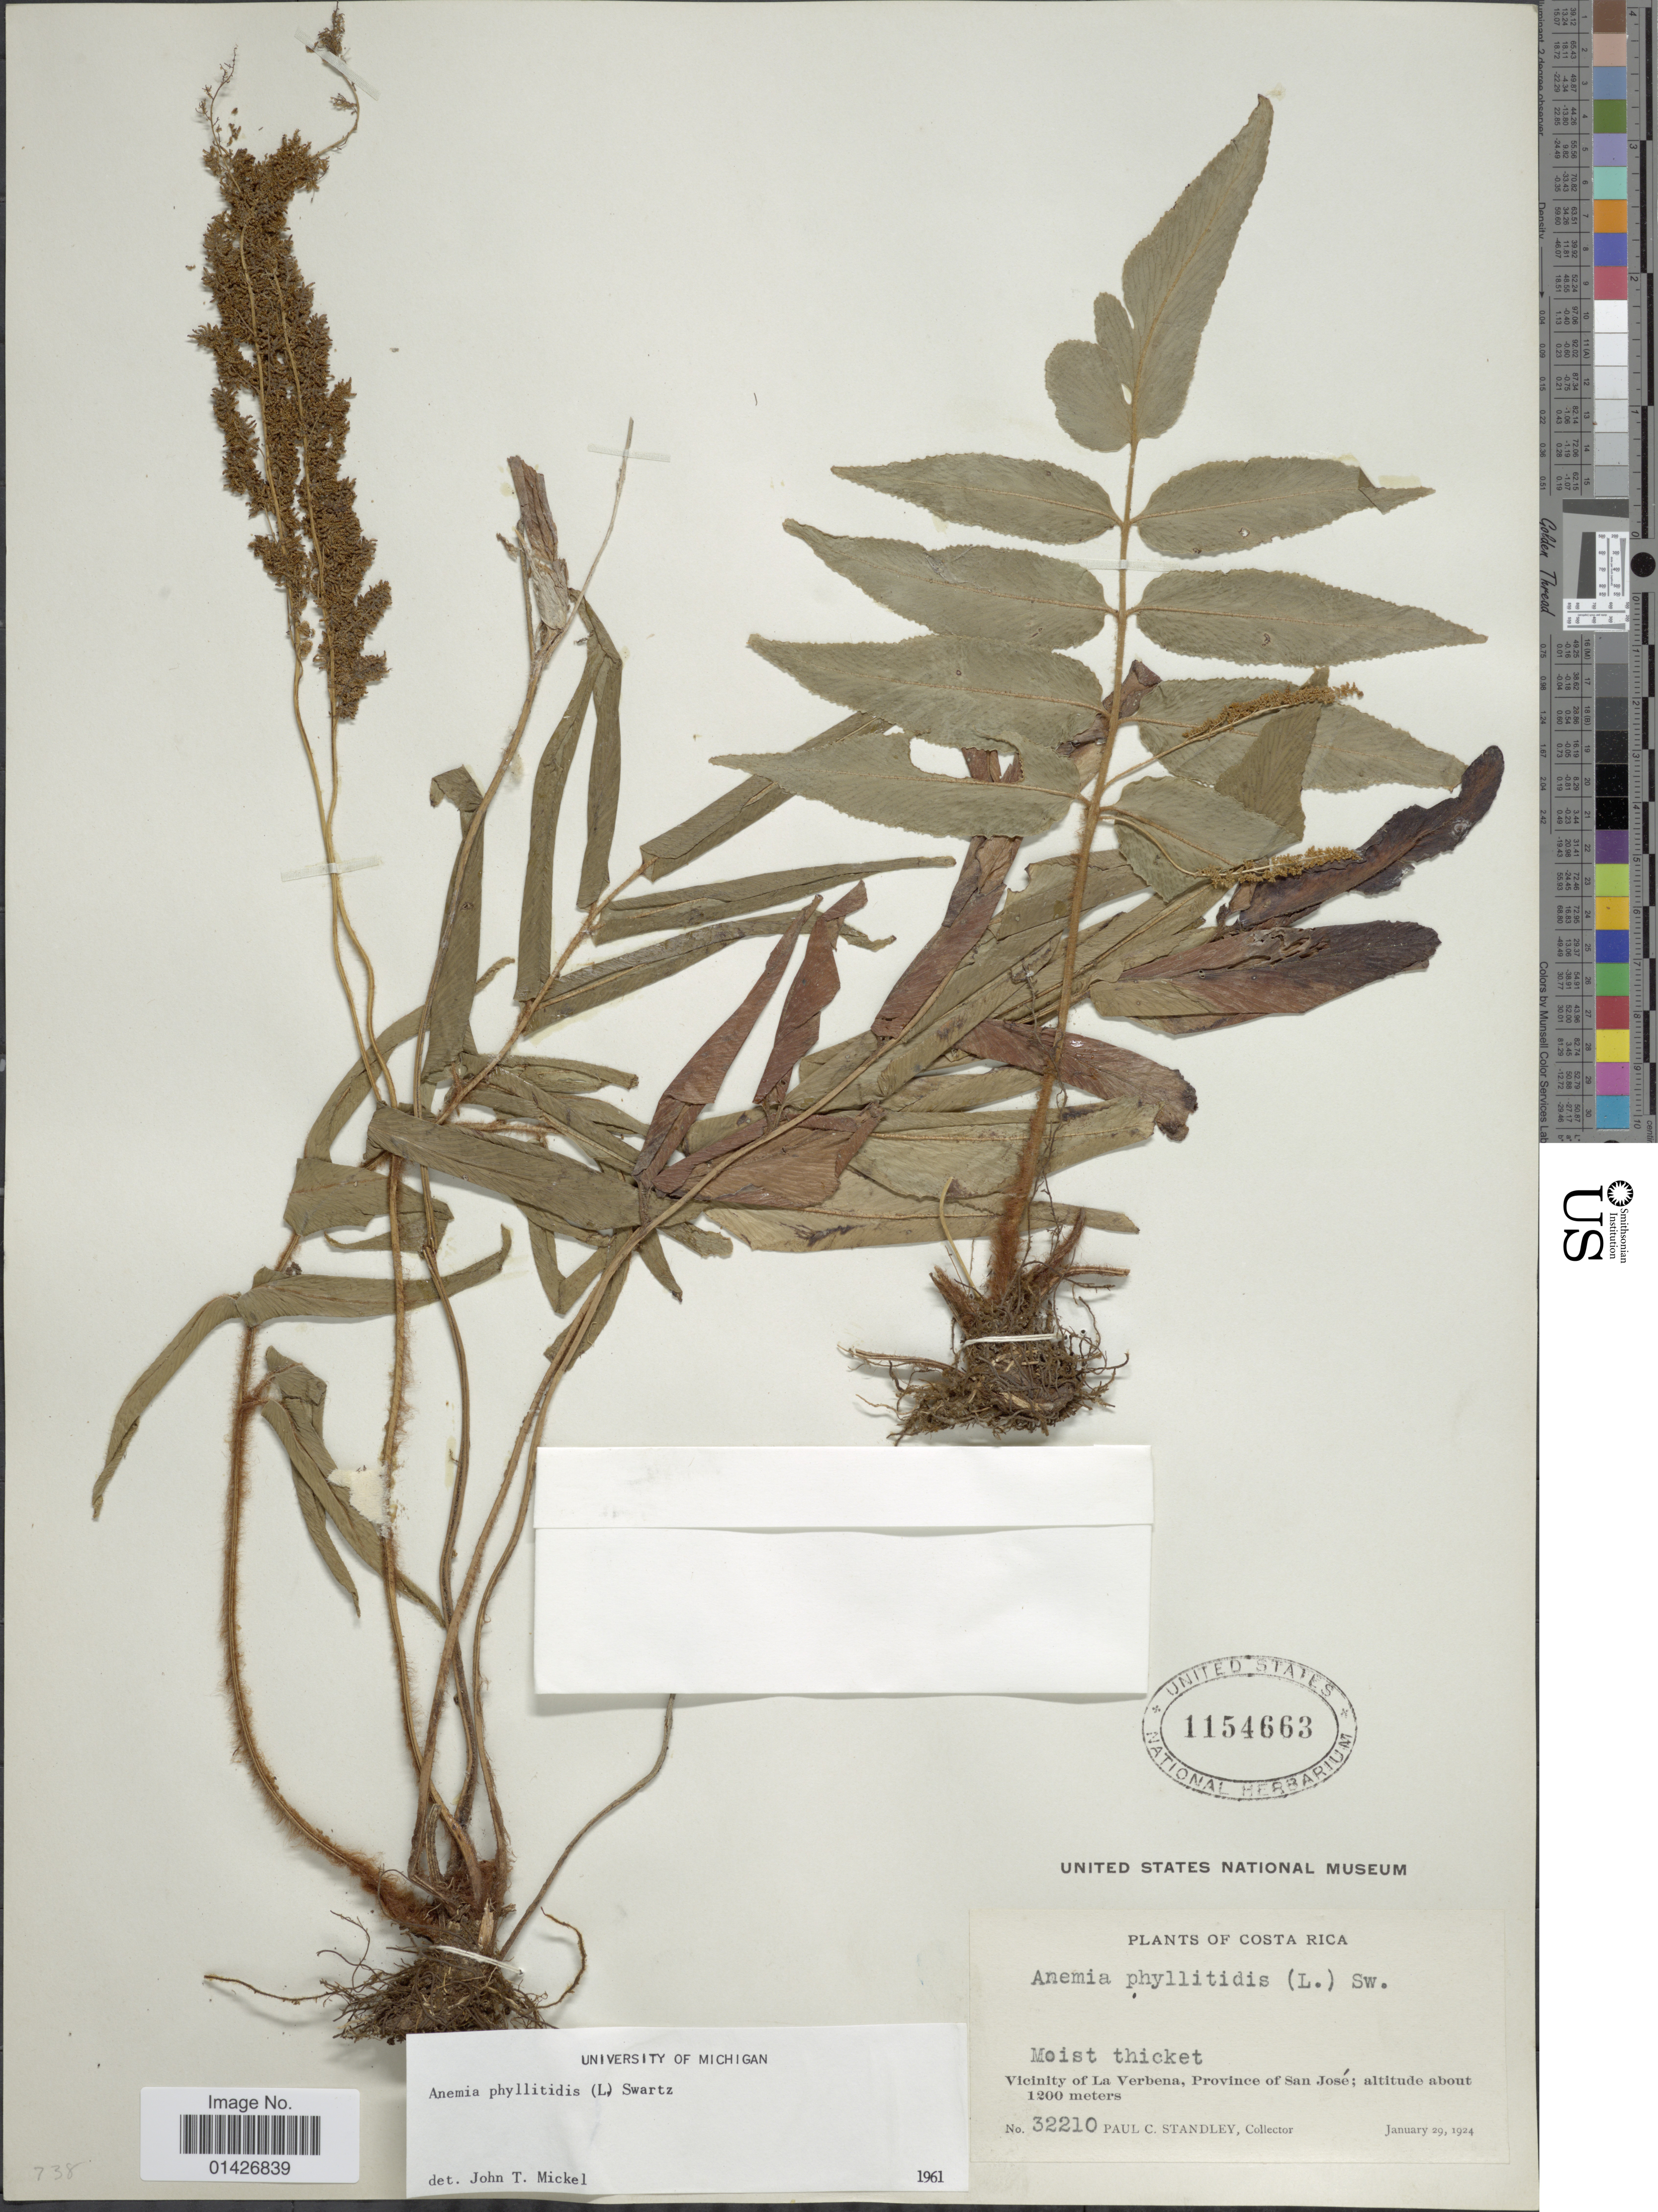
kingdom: Plantae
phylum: Tracheophyta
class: Polypodiopsida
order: Schizaeales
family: Anemiaceae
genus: Anemia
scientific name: Anemia phyllitidis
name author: (L.) Sw.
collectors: P. C. Standley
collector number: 32210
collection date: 1924-01-29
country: Costa Rica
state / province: San José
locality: Vicinity of La Verbena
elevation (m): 1200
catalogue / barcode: US 1154663